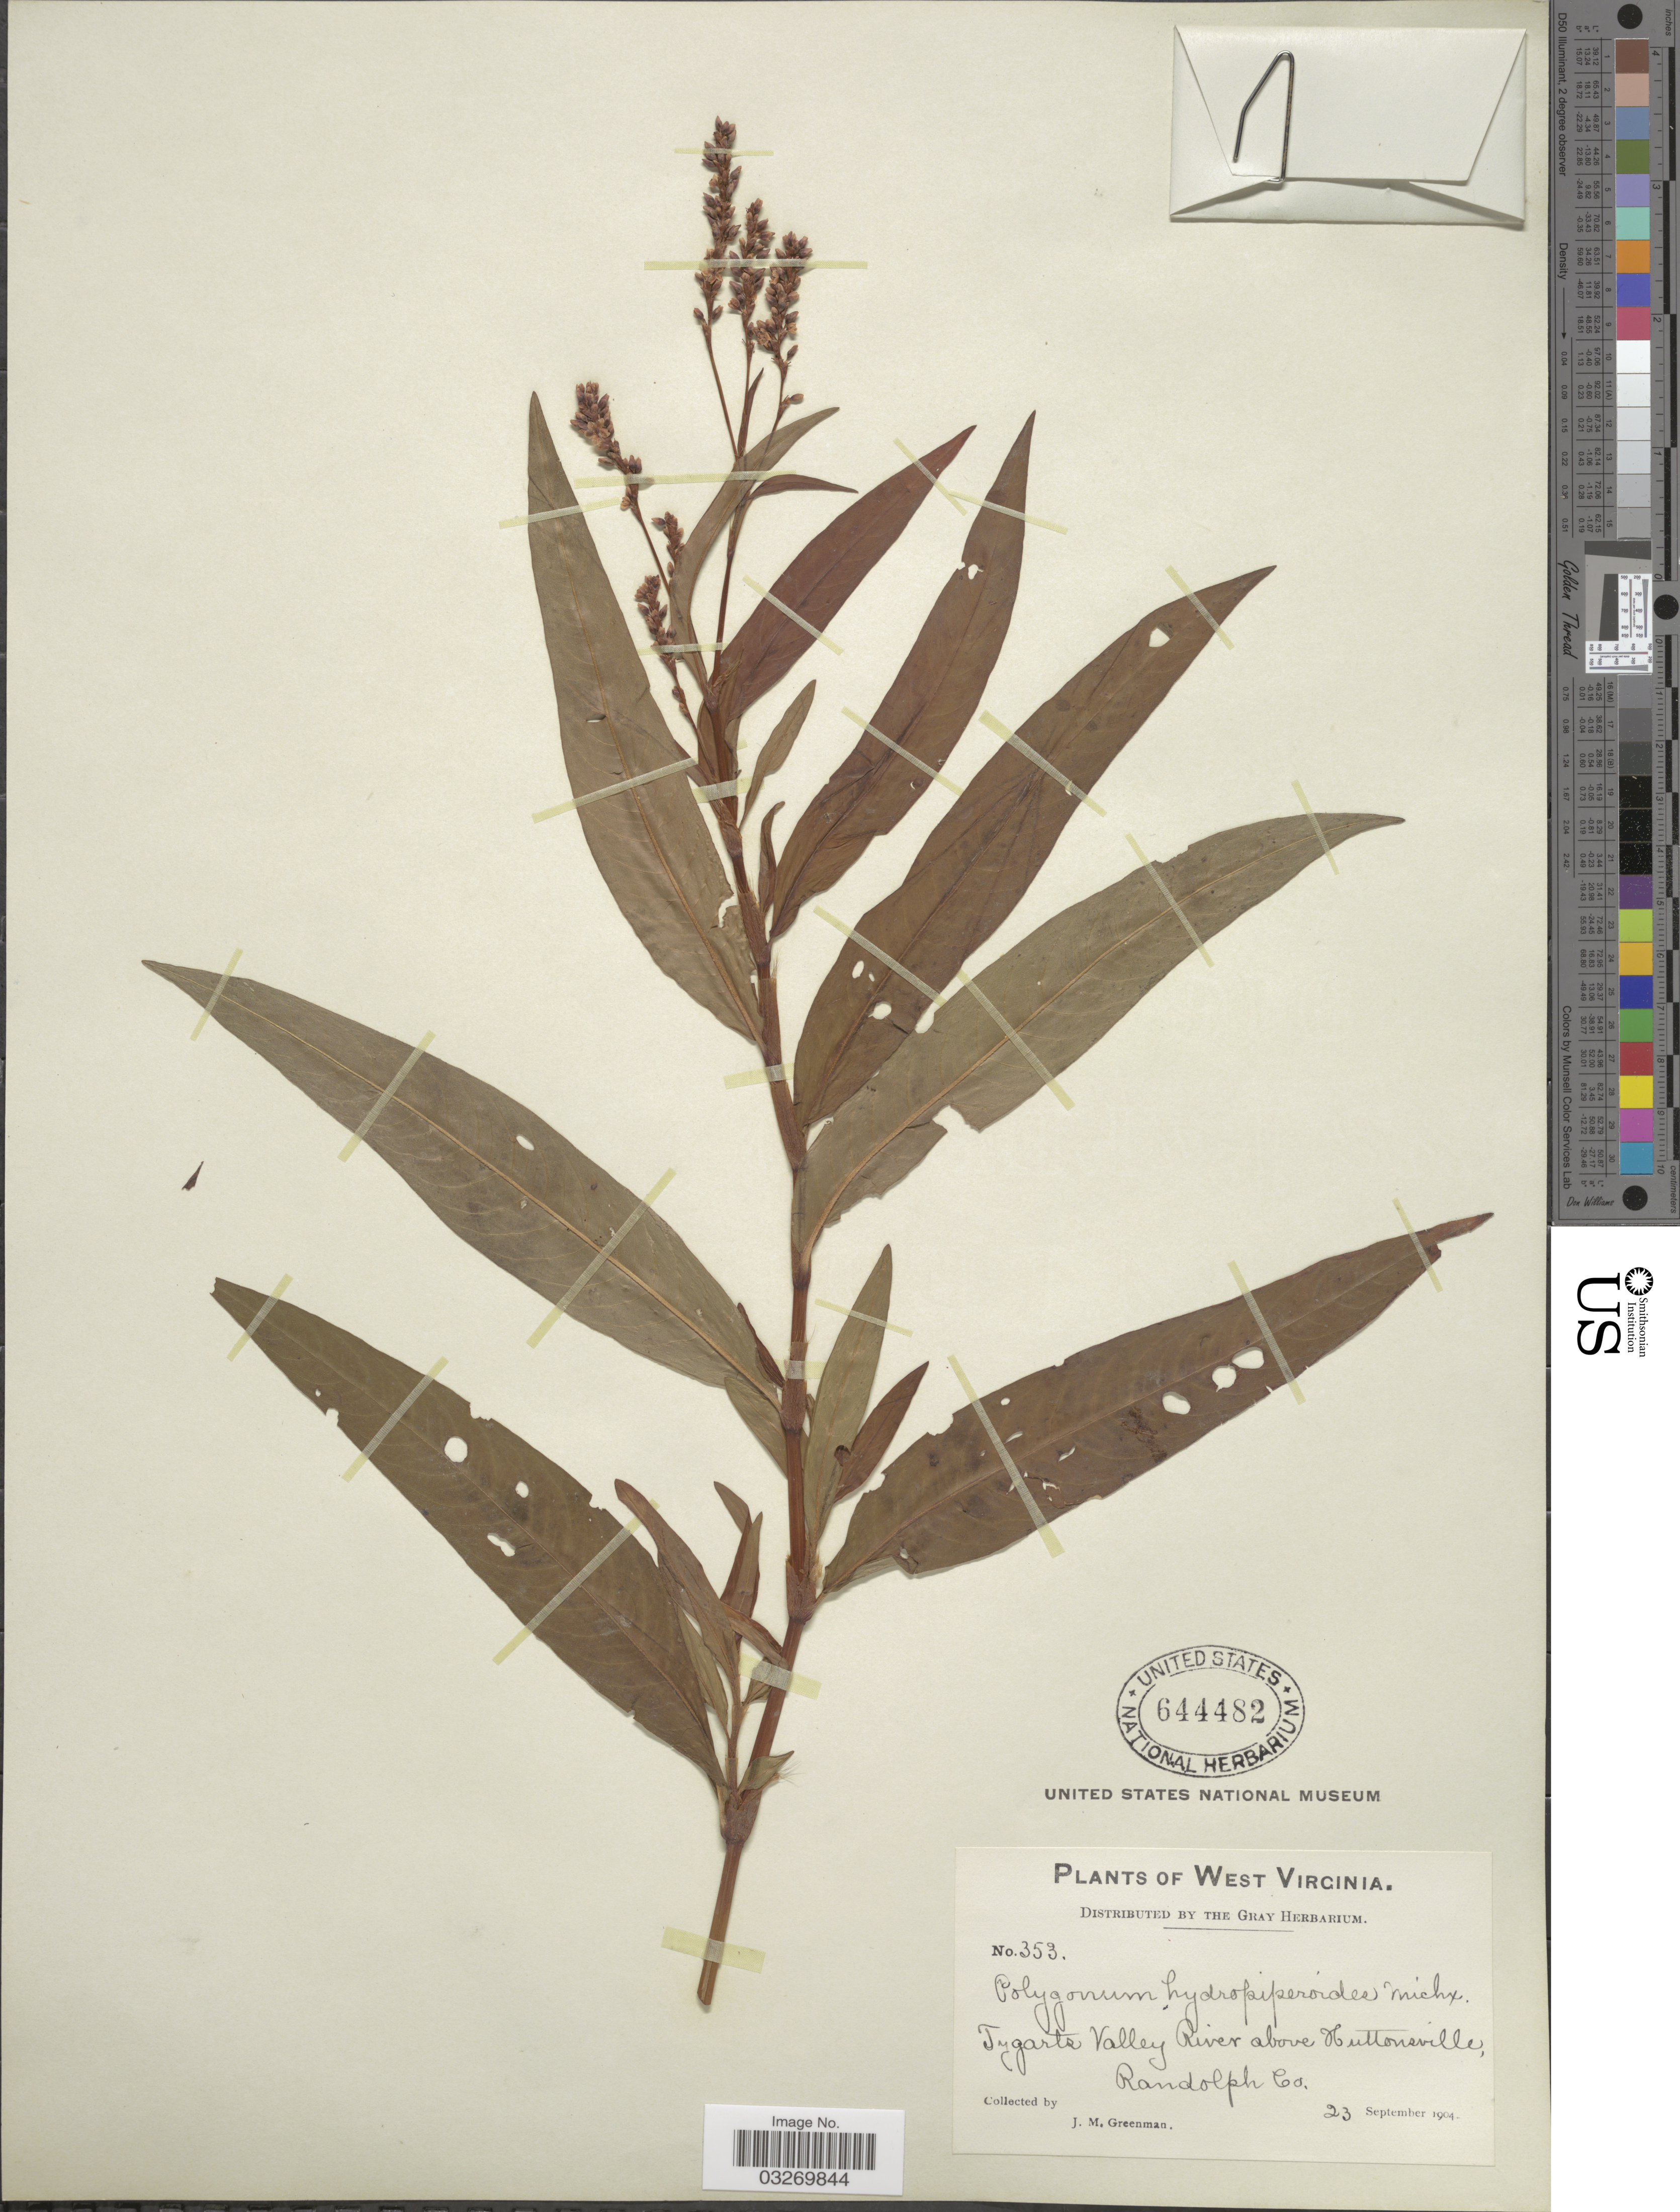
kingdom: Plantae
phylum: Tracheophyta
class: Magnoliopsida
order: Caryophyllales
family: Polygonaceae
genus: Polygonum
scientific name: Polygonum hydropiperoides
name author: Michx.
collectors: J. M. Greenman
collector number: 353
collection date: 1904-09-23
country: United States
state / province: West Virginia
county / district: Randolph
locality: Tygarts Valley River above Huttonsville, Randolph Co.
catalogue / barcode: US 644482